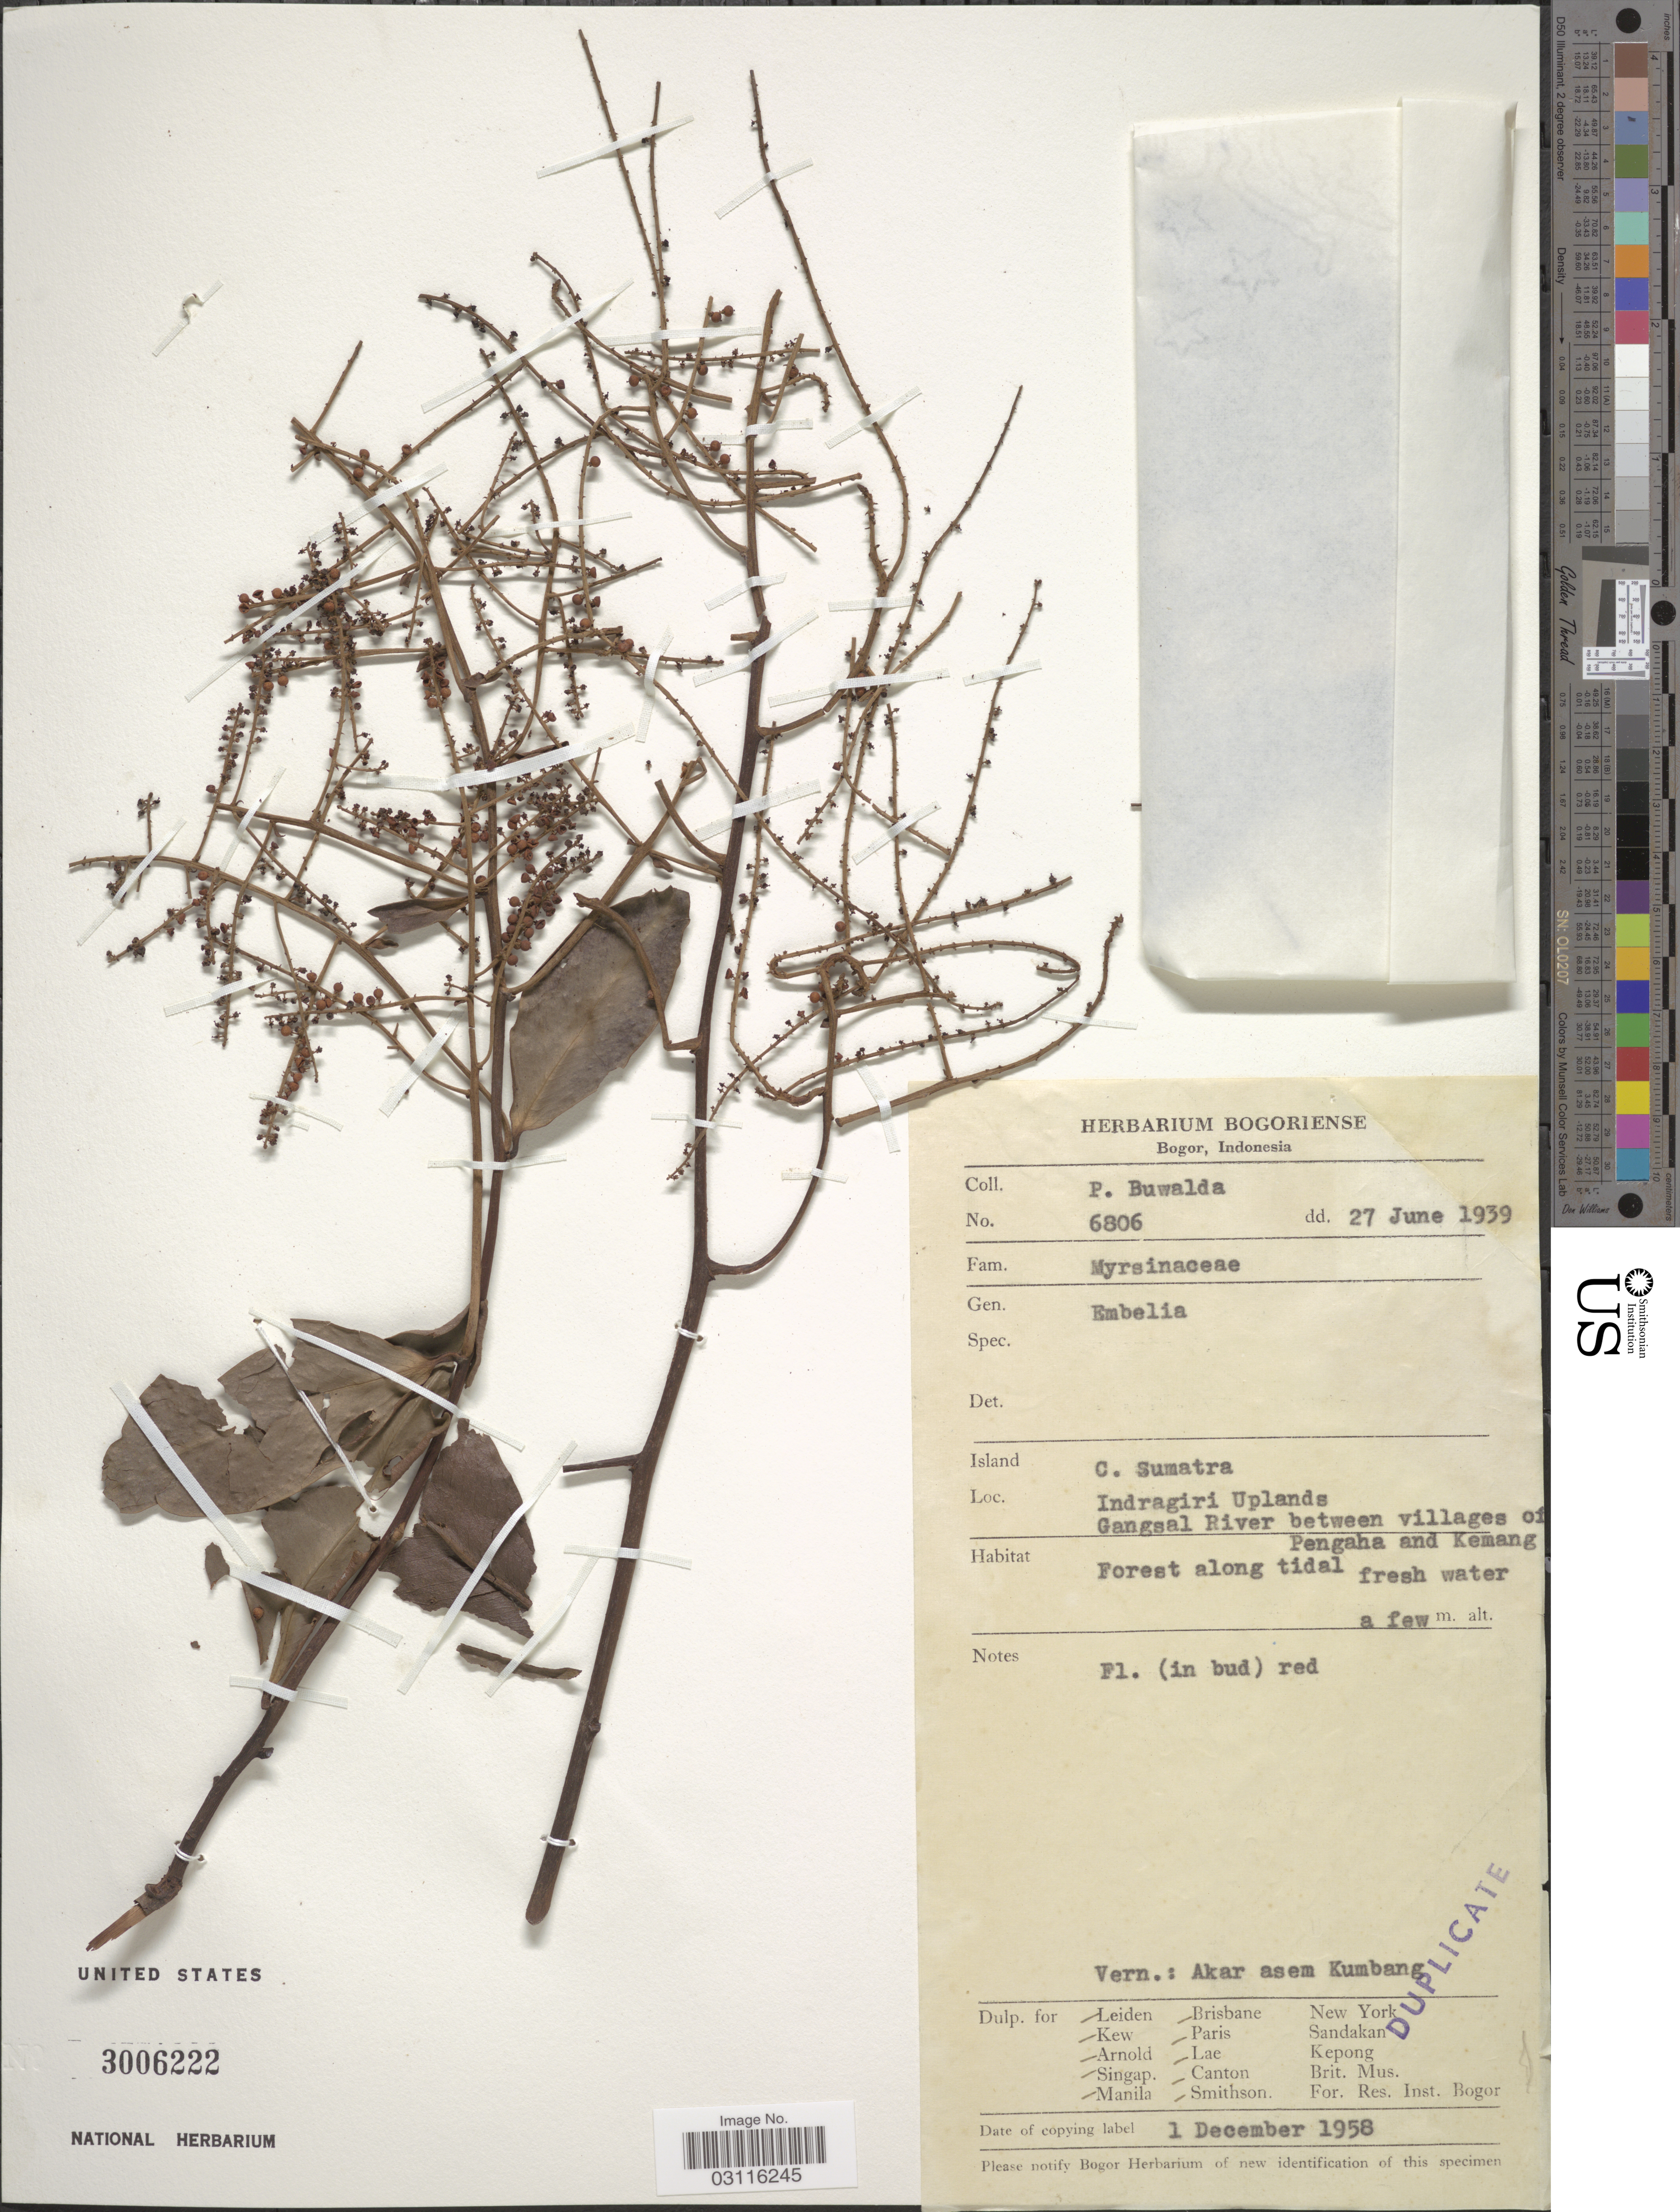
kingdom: Plantae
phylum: Tracheophyta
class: Magnoliopsida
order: Ericales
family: Primulaceae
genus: Embelia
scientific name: Embelia sp.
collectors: P. Buwalda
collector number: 6806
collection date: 1939-06-27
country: Indonesia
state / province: Sumatra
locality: Island C. Sumatra. Indragiri Uplands. Gangsal River between villages of Pengaha and Kemang.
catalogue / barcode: US 3006222